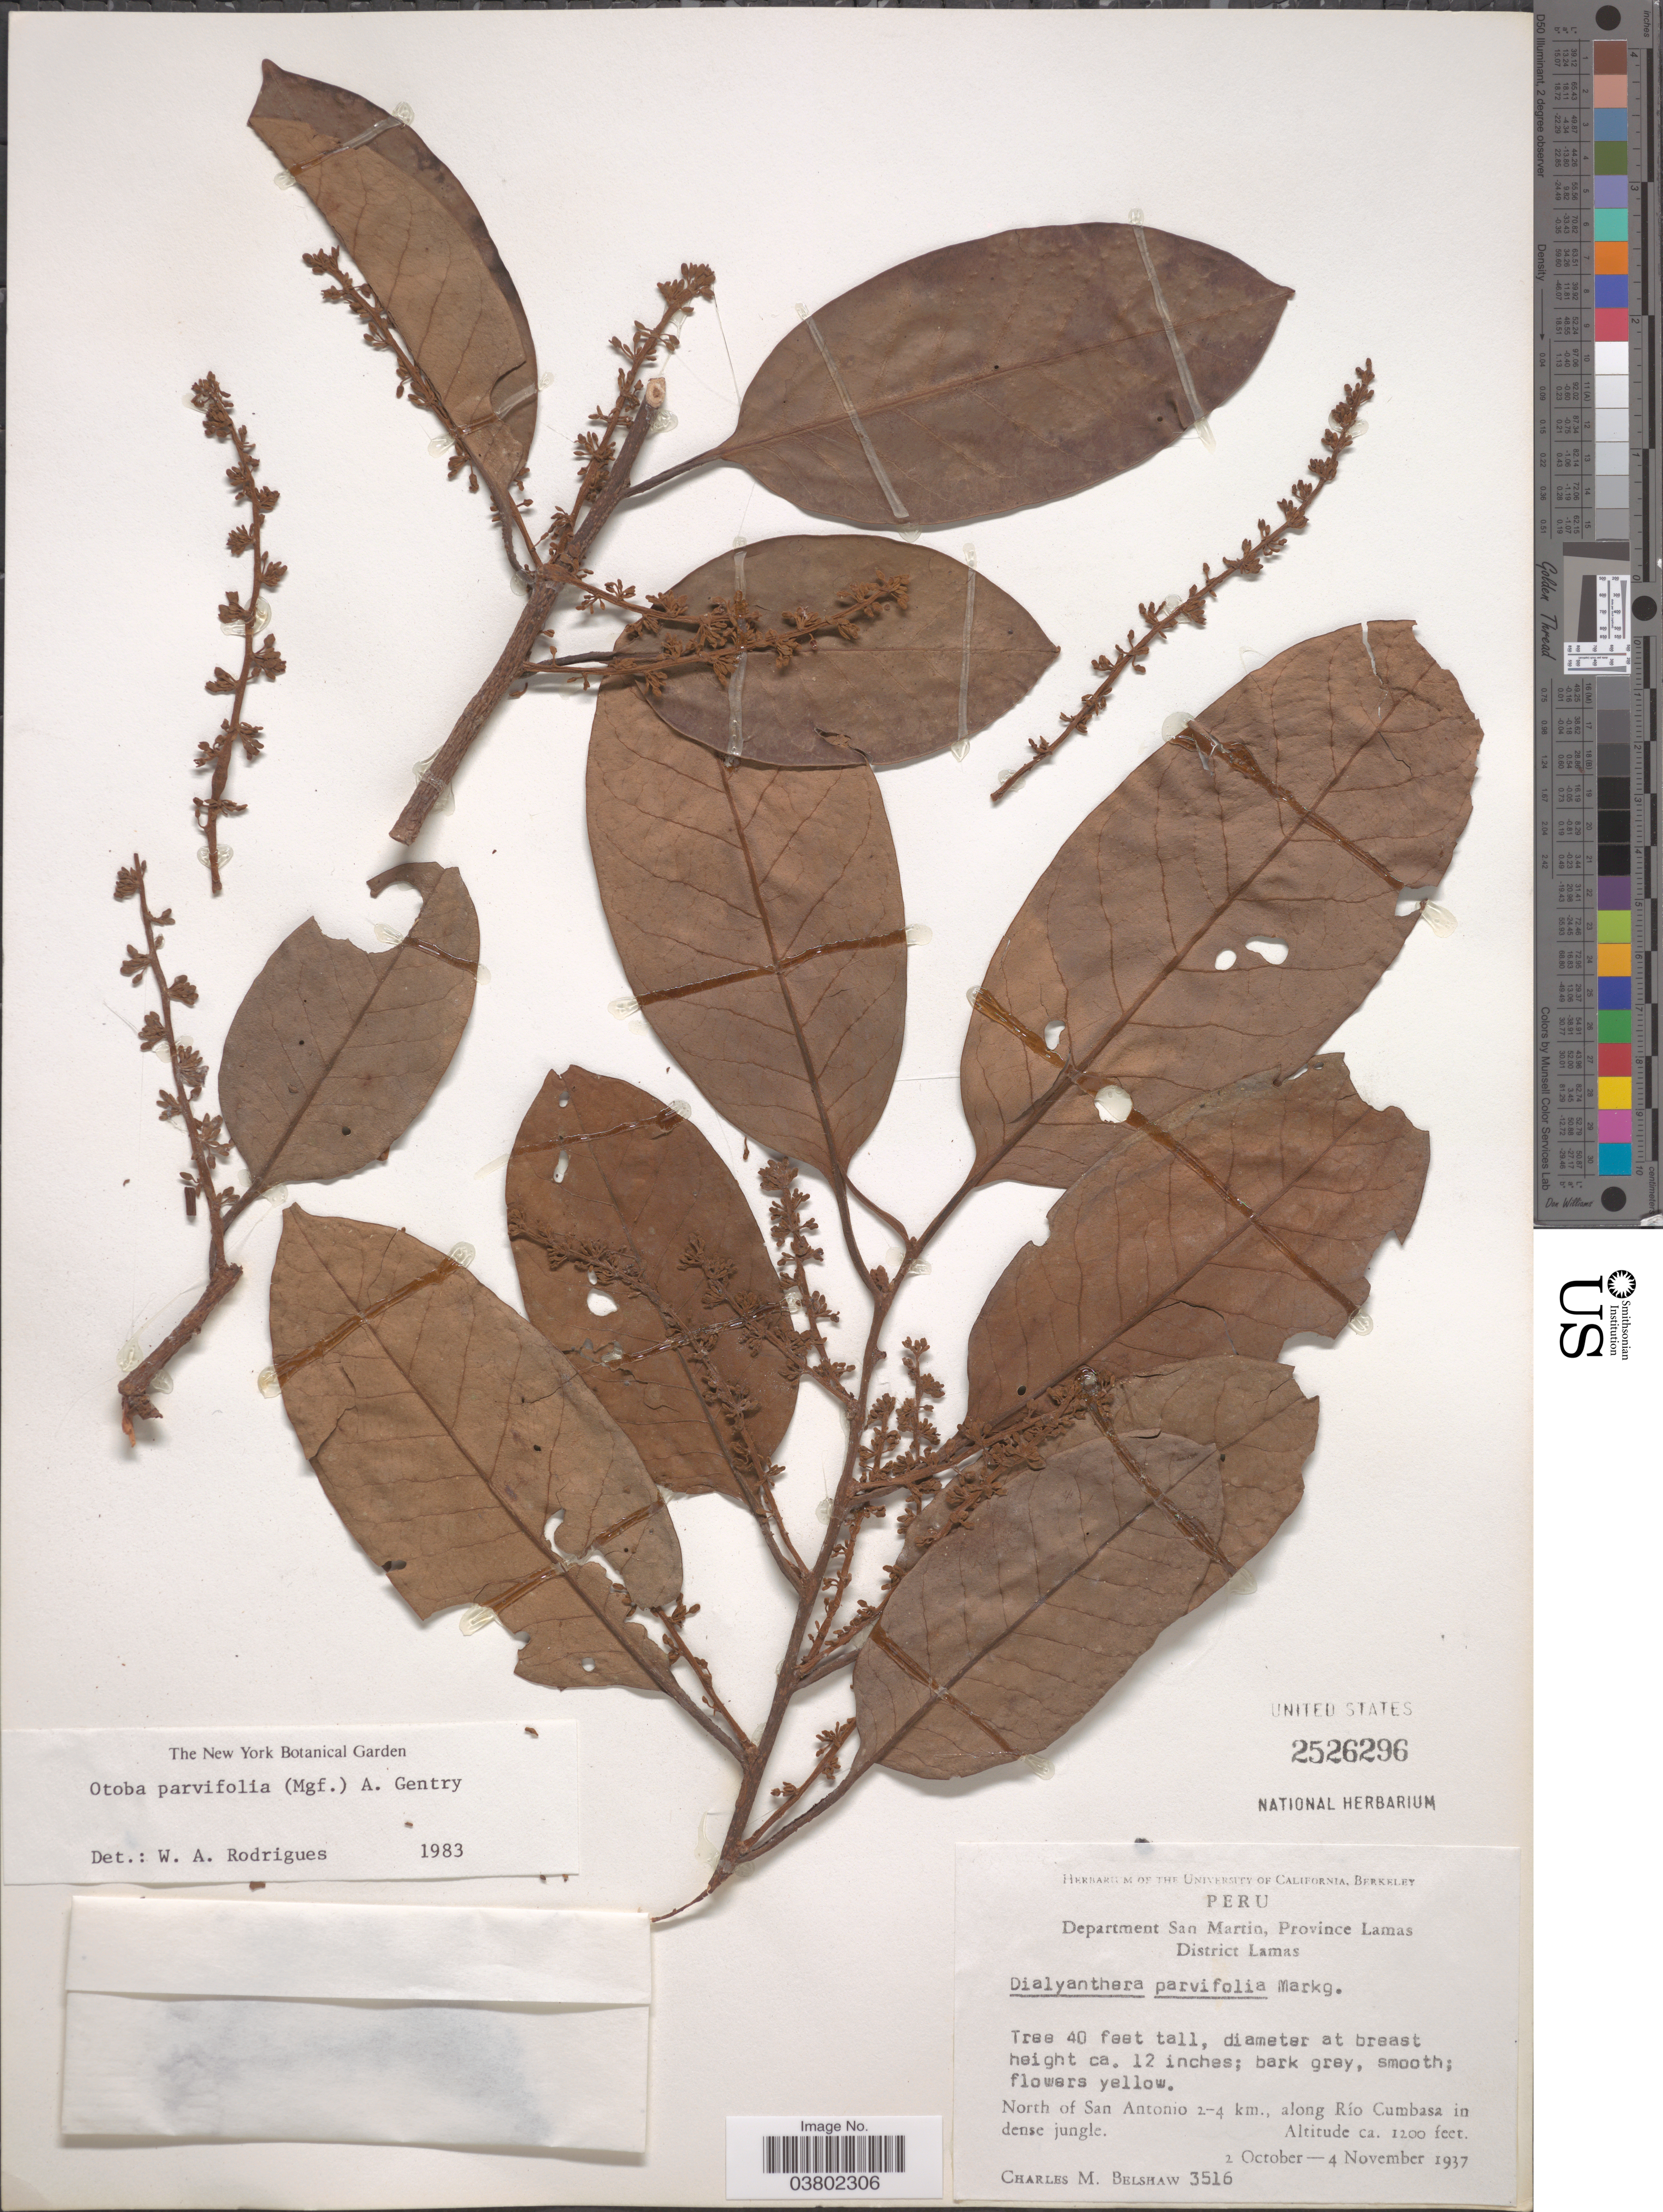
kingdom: Plantae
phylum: Tracheophyta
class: Magnoliopsida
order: Magnoliales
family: Myristicaceae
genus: Otoba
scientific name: Otoba parvifolia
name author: (Markgr.) A.H. Gentry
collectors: C. Shaw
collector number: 3516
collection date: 1937-10-02/1937-11-04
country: Peru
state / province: San Martín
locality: Department San Martin, Province Lamas, District Lamas. North of San Antonio 2-4 km., along Río Cumbasa in dense jungle.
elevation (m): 366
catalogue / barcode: US 2526296